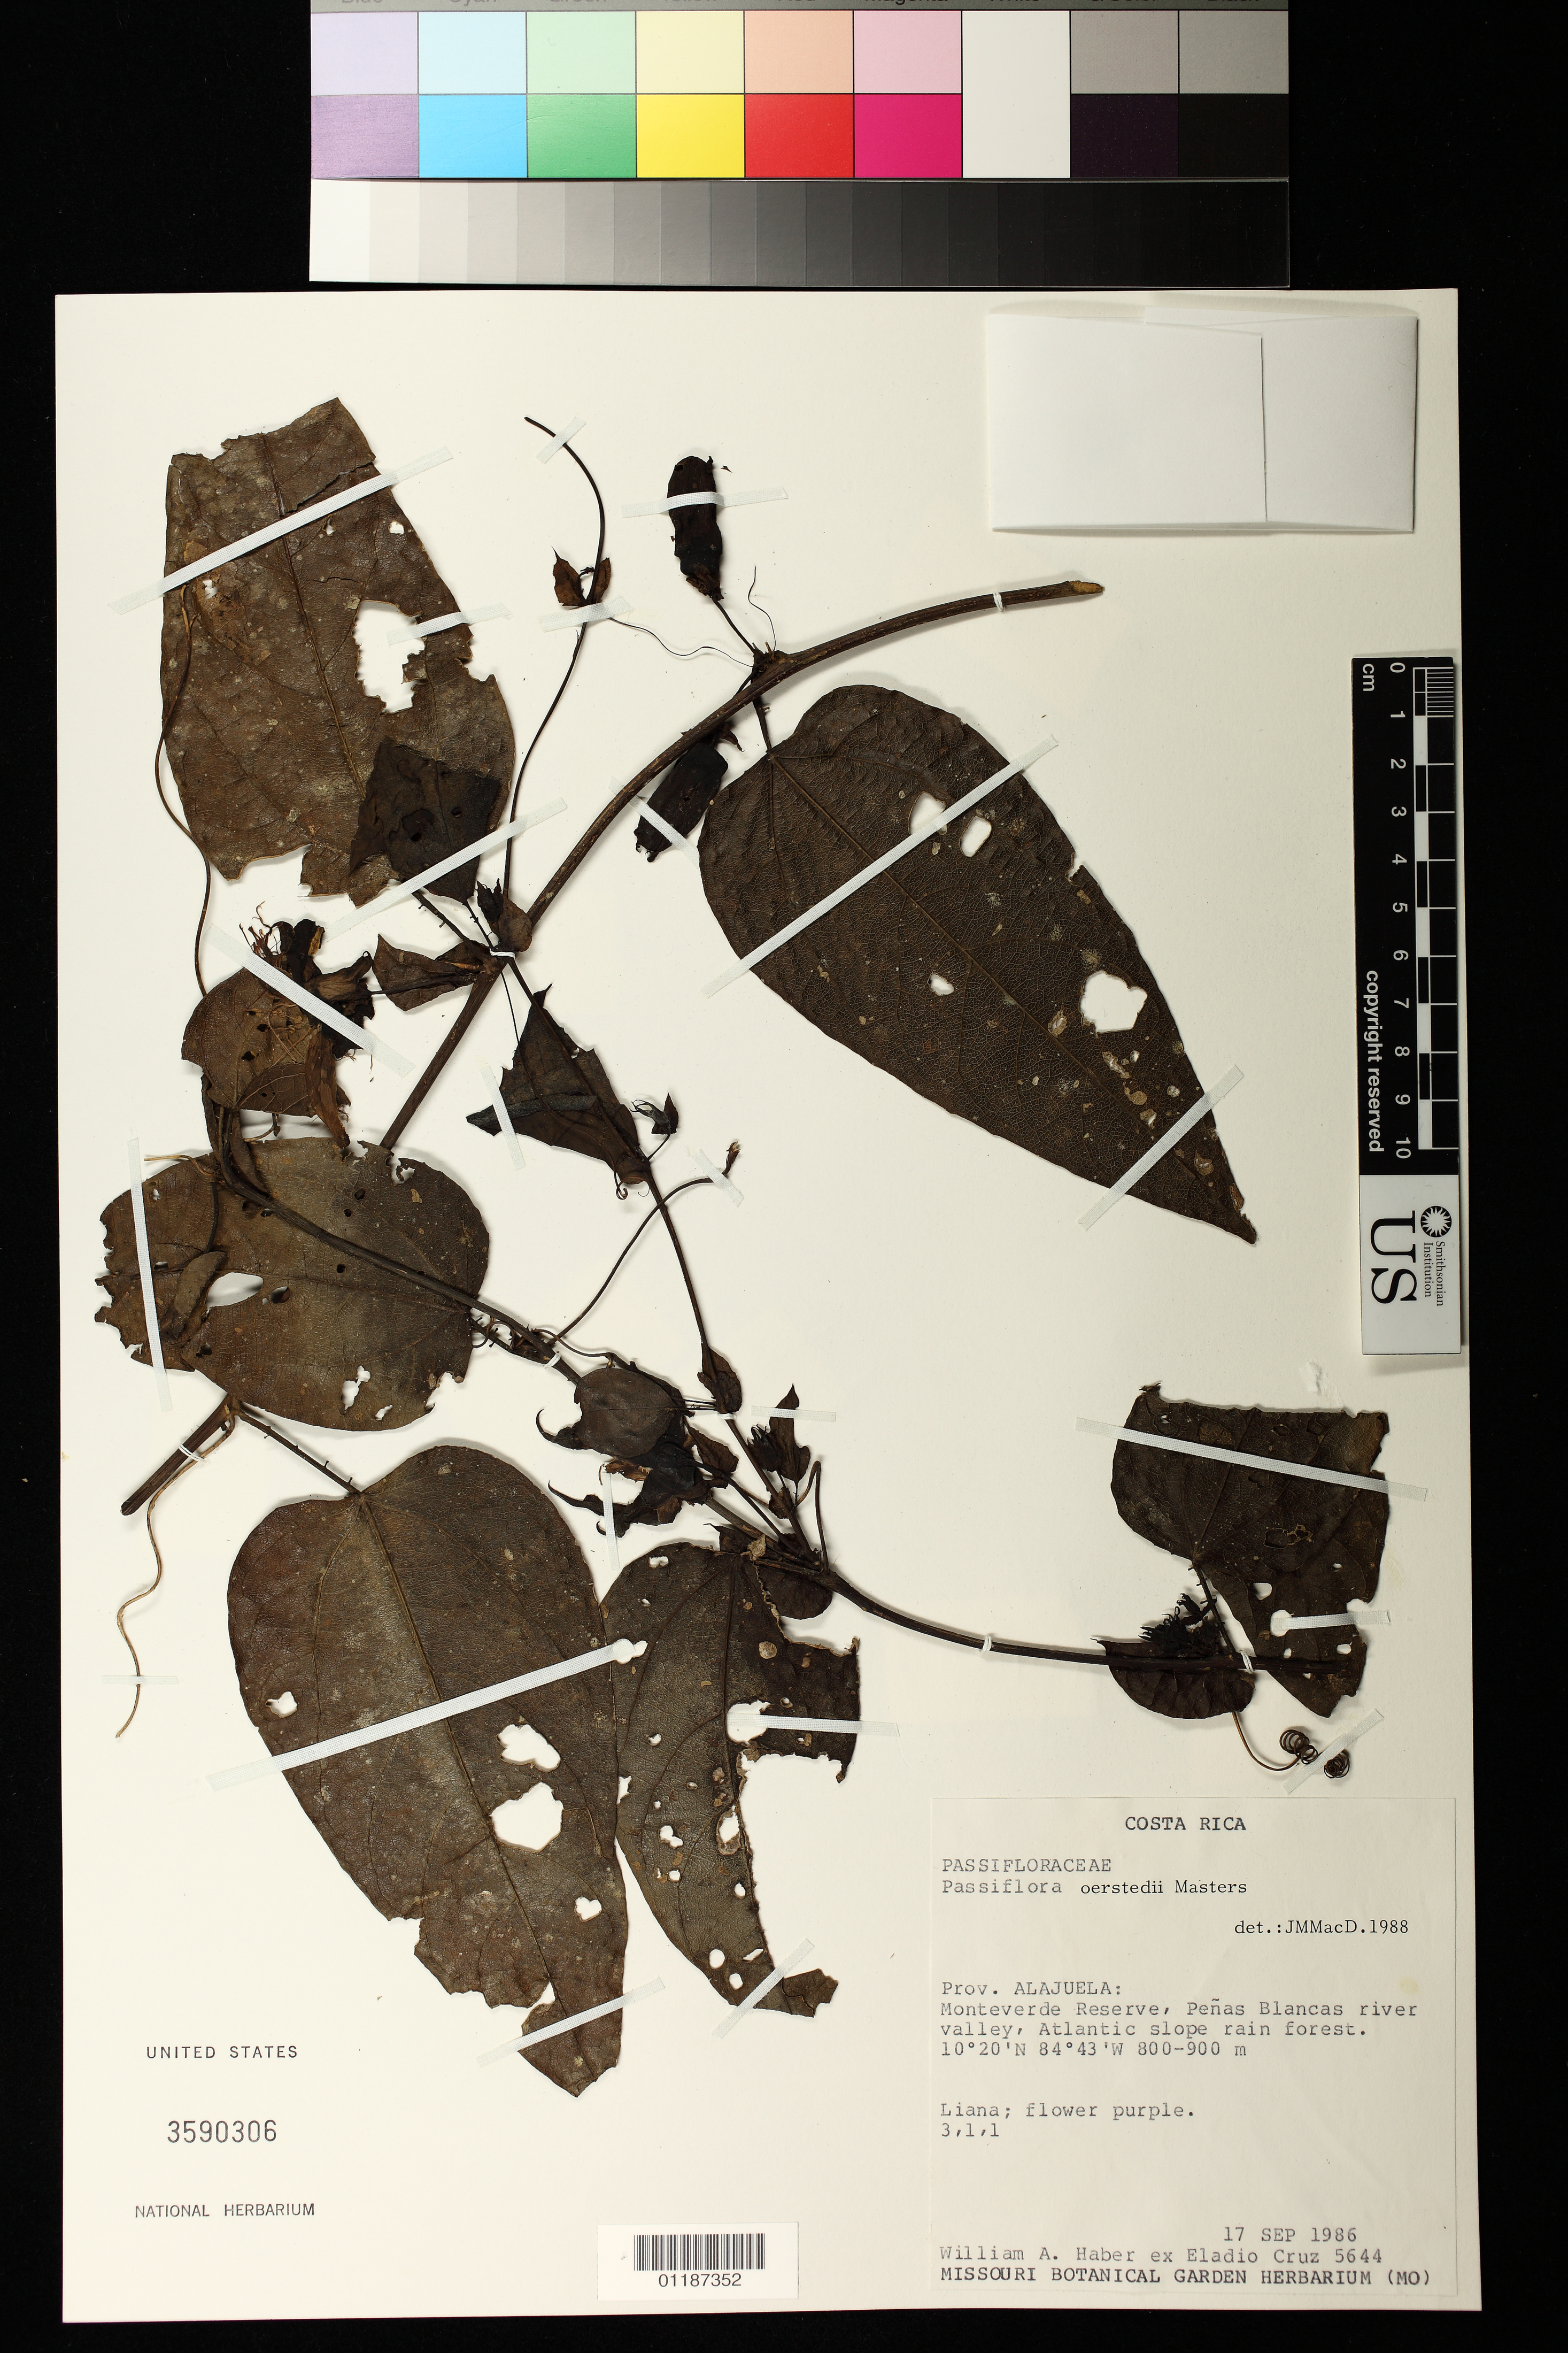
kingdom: Plantae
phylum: Tracheophyta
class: Magnoliopsida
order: Malpighiales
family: Passifloraceae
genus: Passiflora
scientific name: Passiflora oerstedii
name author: Mast. in Mart.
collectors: W. A. Haber & E. Cruz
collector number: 5644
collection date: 1986-09-17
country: Costa Rica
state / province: Alajuela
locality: Monteverde Reserve, Penas Blancas river valley, Atlantic slope rain forest.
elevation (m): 800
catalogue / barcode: US 3590306